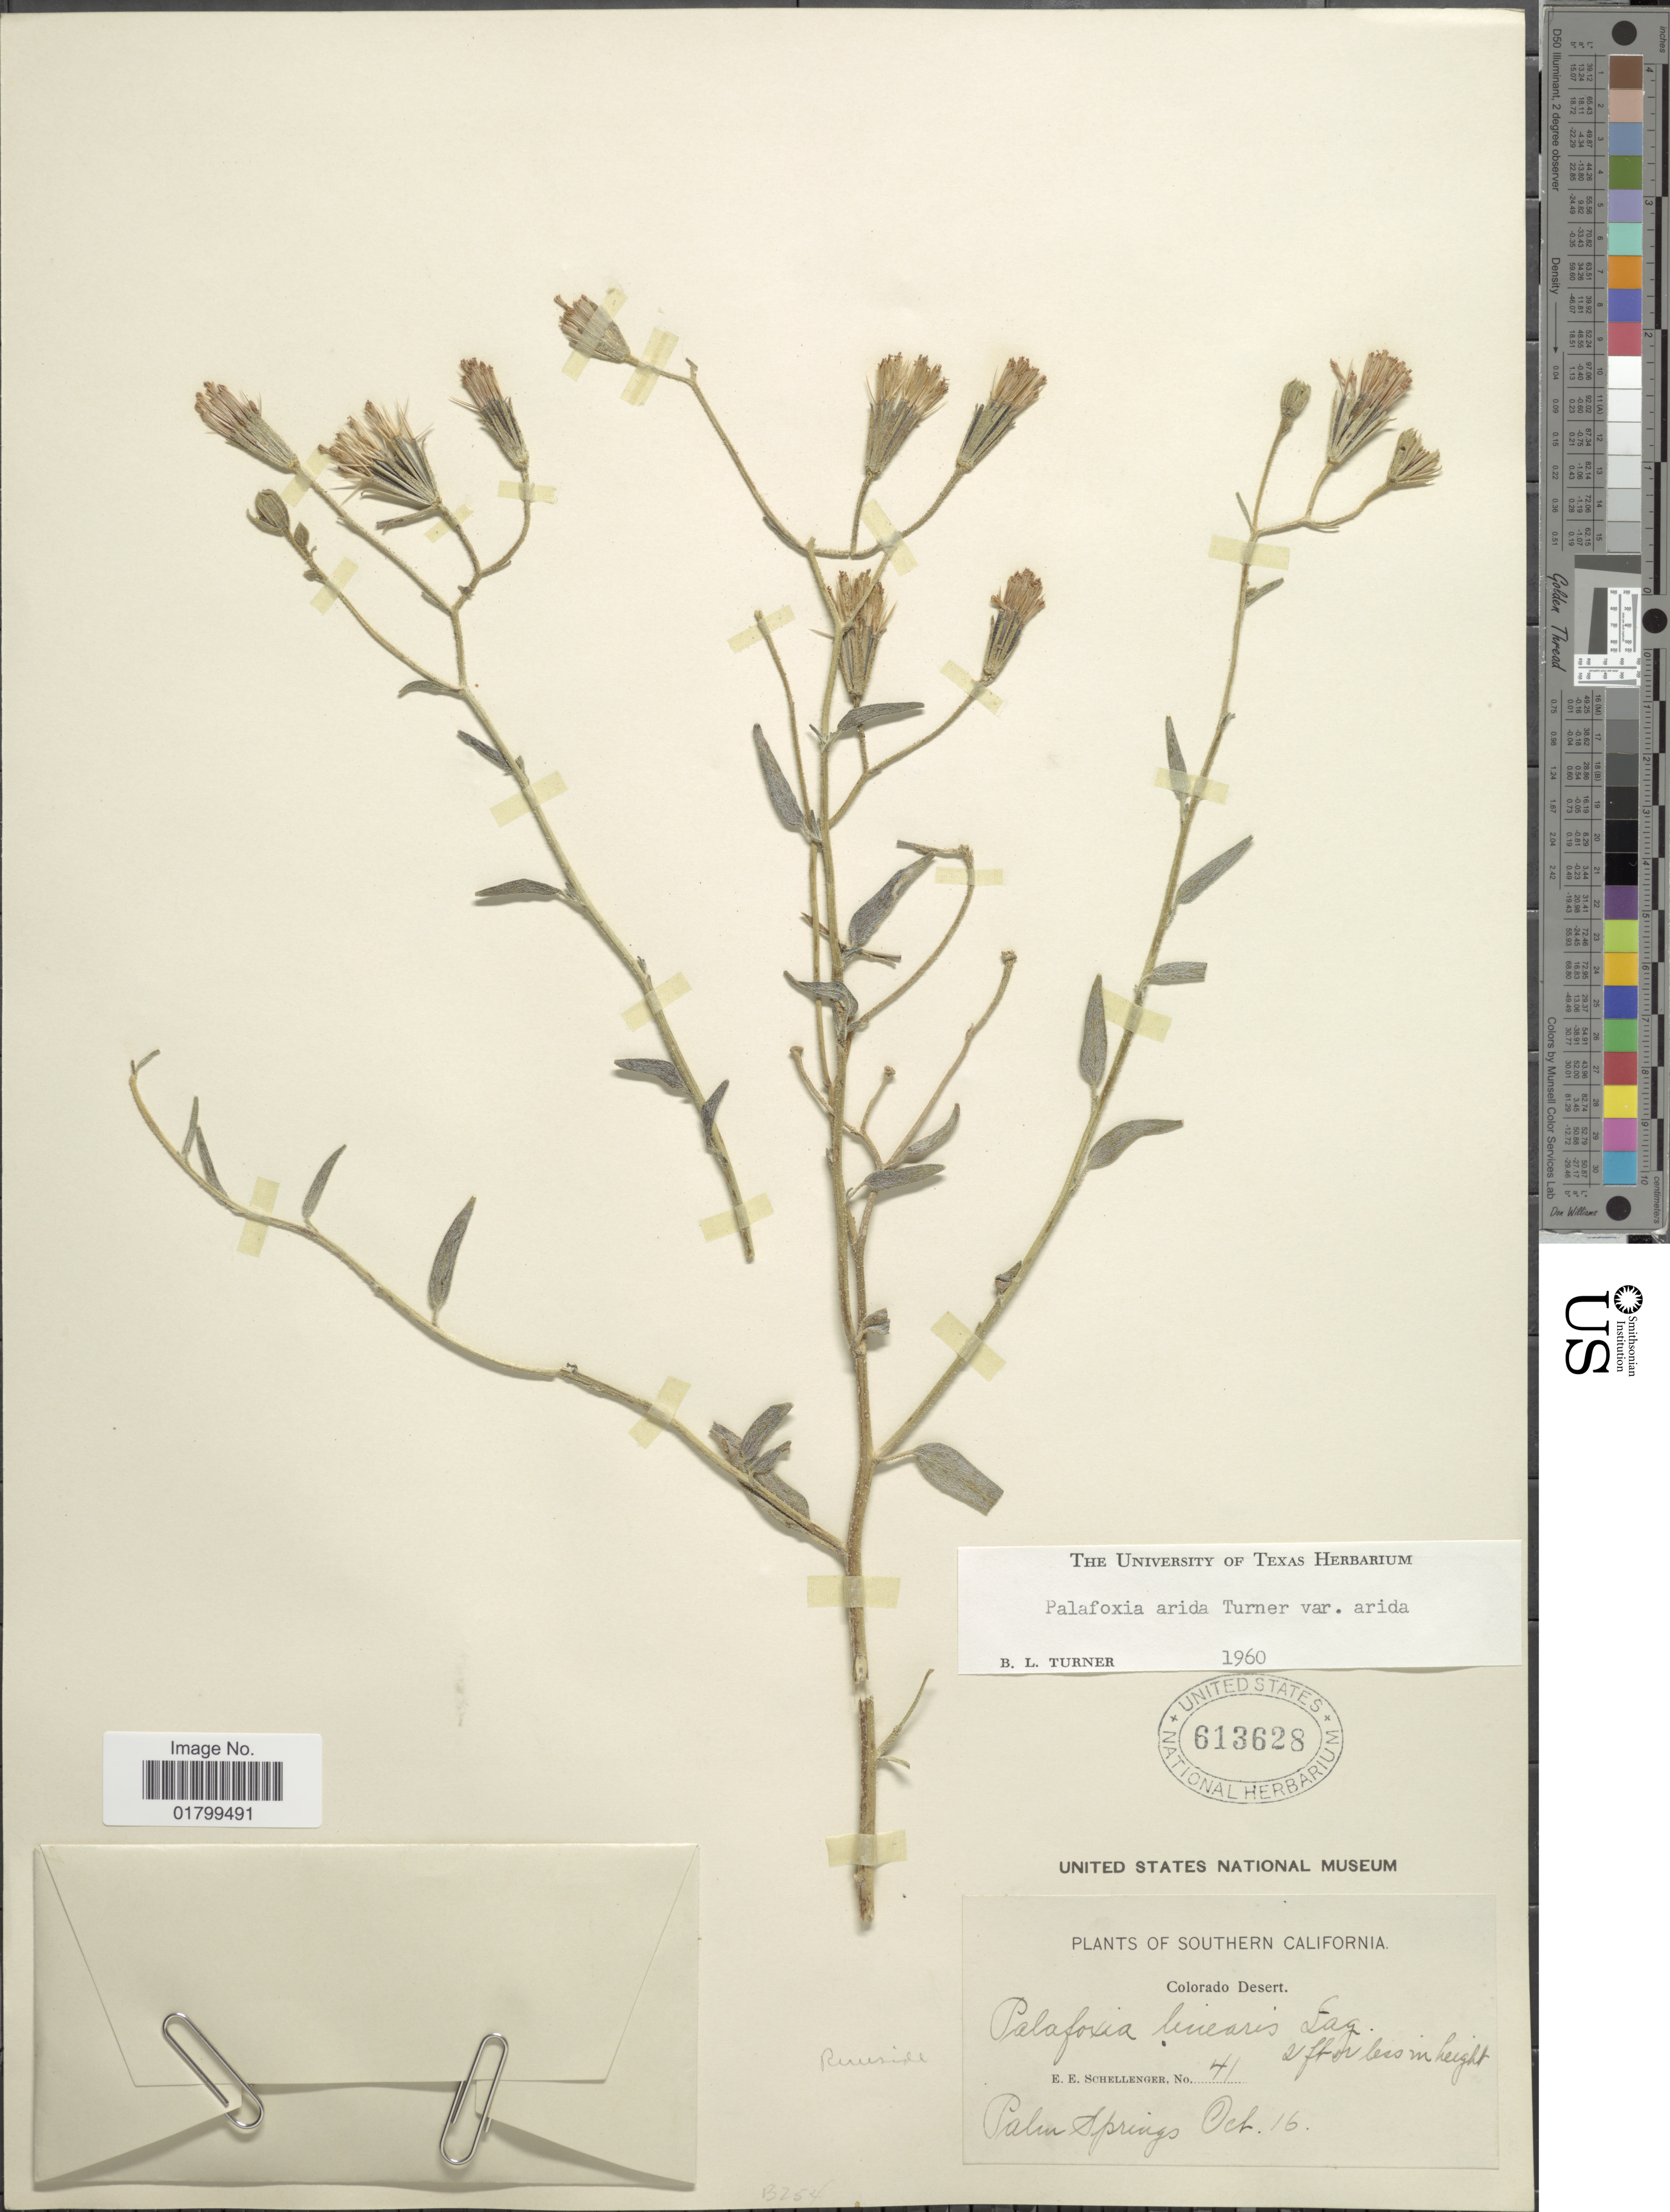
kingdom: Plantae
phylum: Tracheophyta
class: Magnoliopsida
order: Asterales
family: Asteraceae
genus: Palafoxia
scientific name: Palafoxia arida var. arida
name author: B.L. Turner & M.I. Morris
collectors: E. Schellenger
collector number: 41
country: United States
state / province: California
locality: Southern California, Colorado Desert, Palen Springs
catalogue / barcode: US 613628